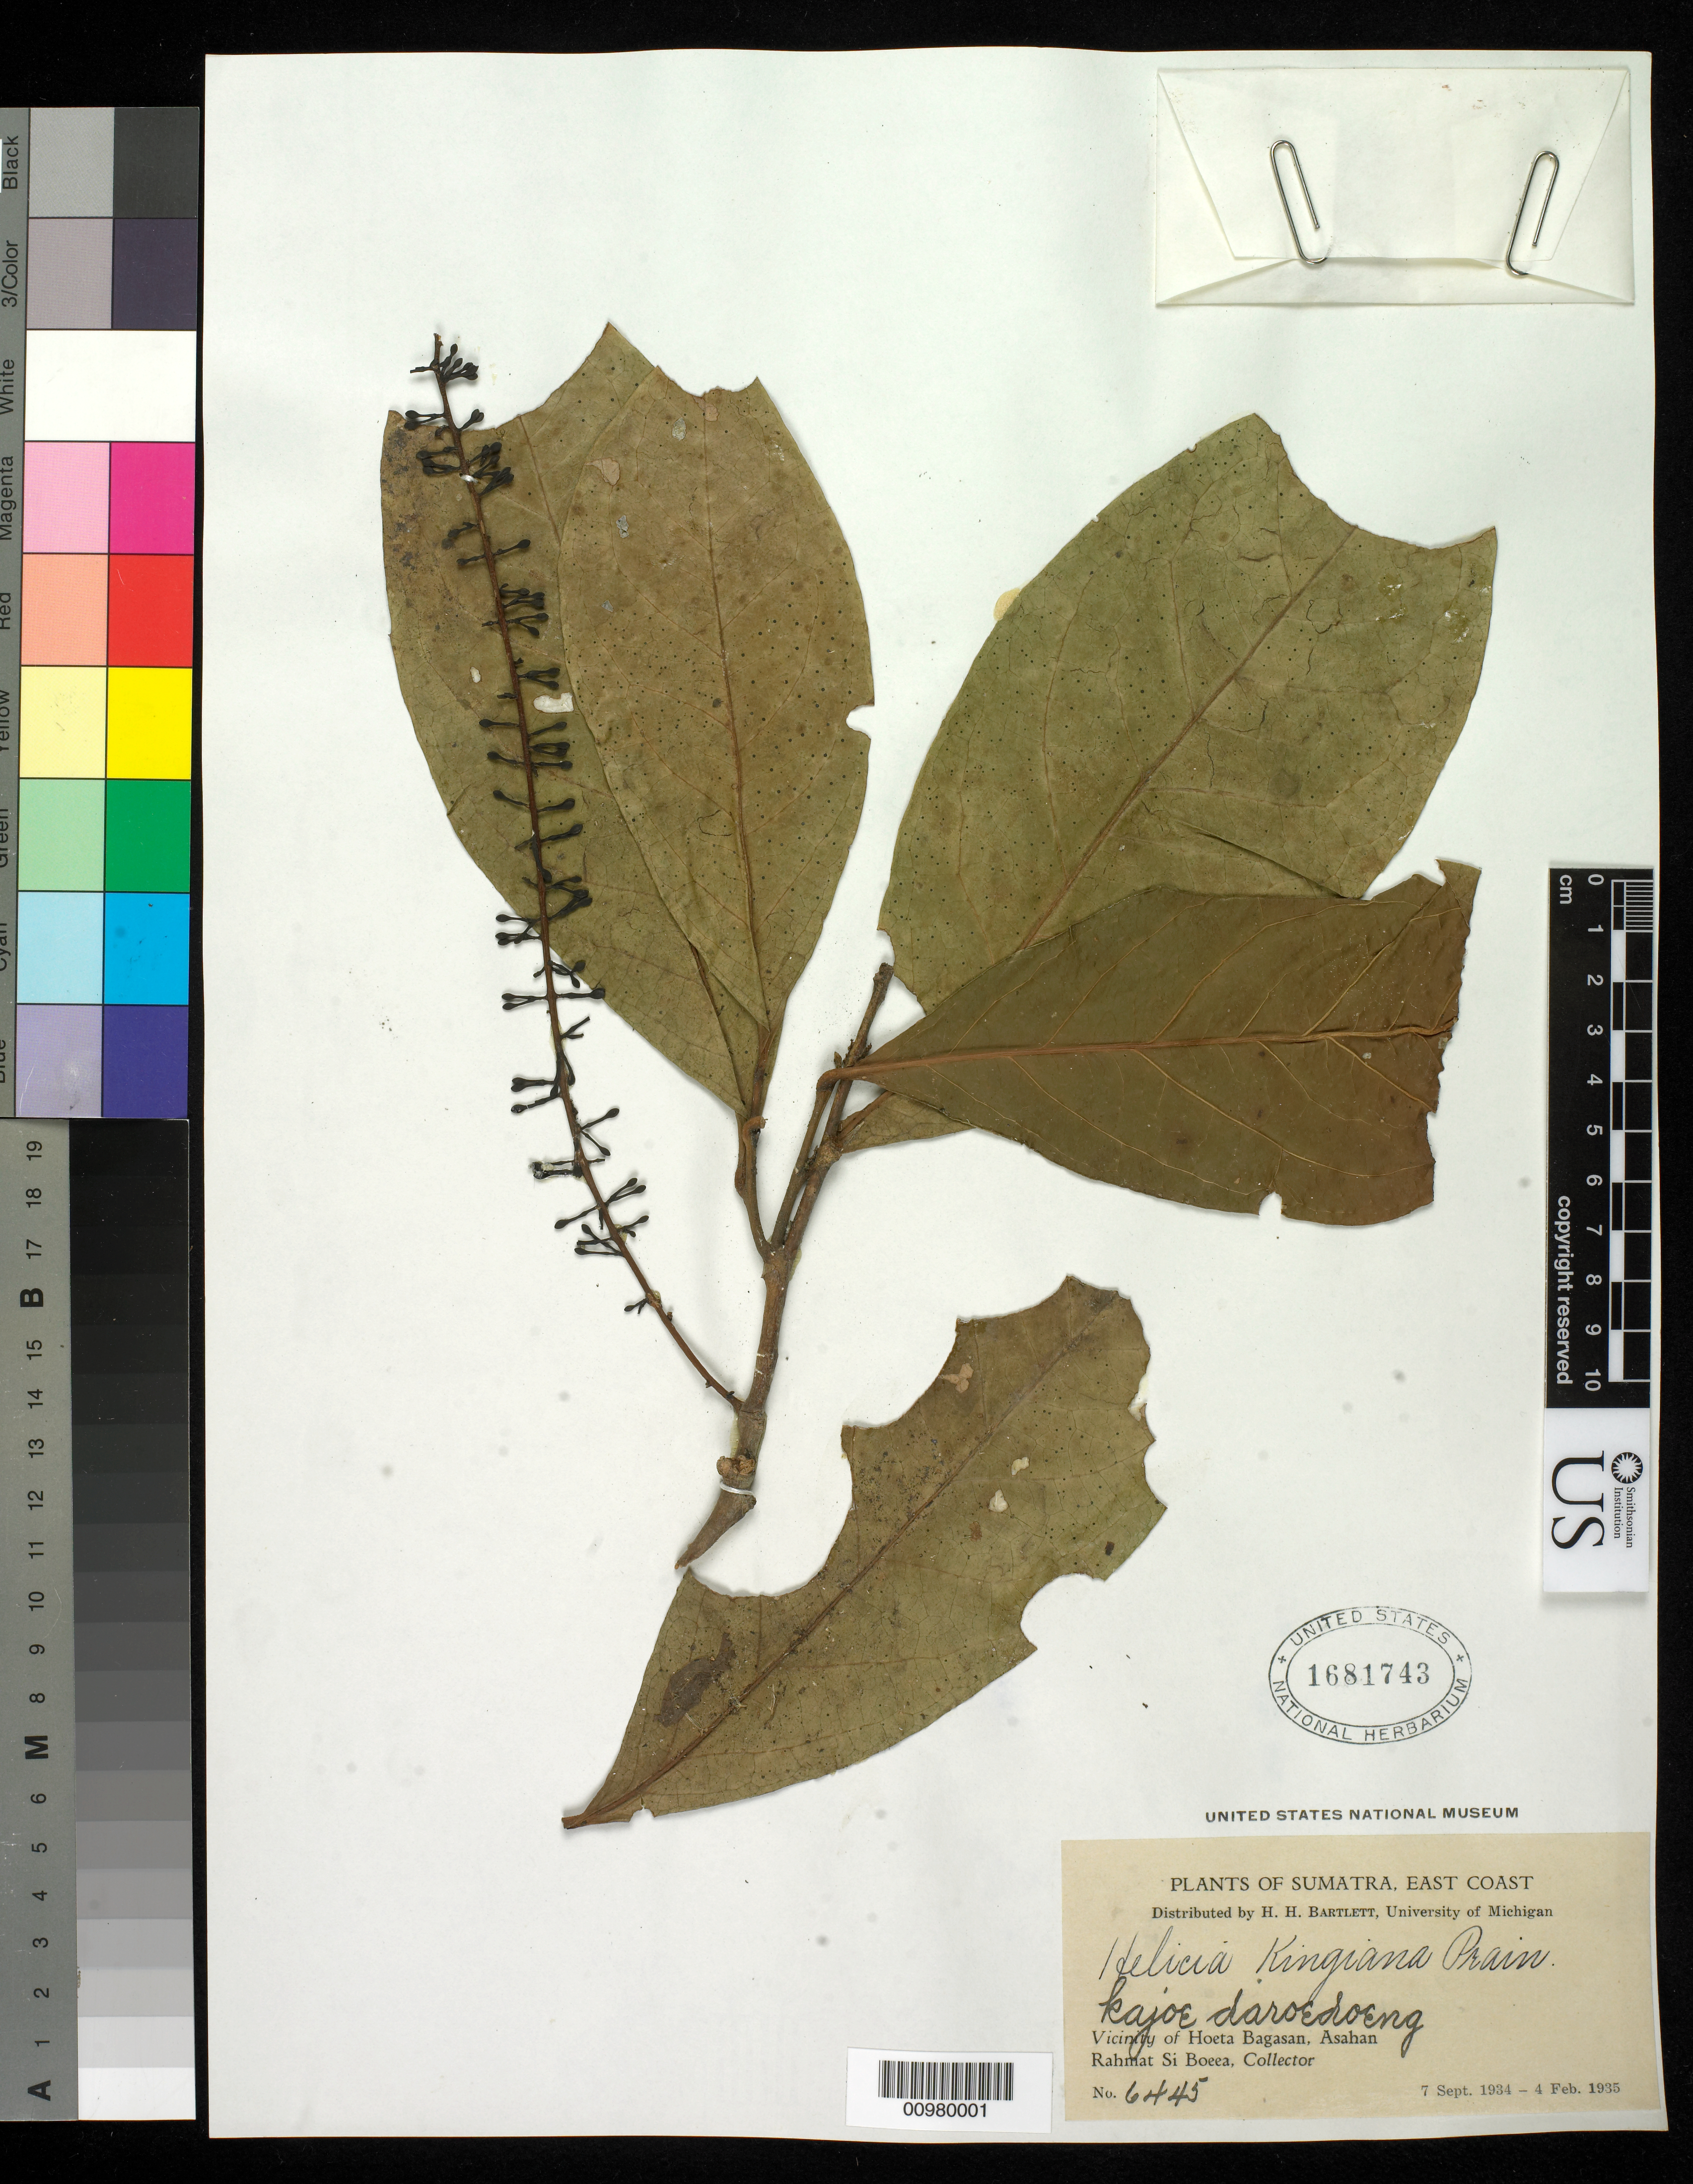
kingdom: Plantae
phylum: Tracheophyta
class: Magnoliopsida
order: Proteales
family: Proteaceae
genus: Helicia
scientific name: Helicia kingiana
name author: Prain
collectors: Rahmat Si Boeea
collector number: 6445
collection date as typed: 04 Feb 1935 to 07 Sep 1935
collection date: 1935-02-04/1935-09-07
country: Indonesia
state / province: Sumatra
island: Sumatra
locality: Vicinity of Hoeta Bagasan, Asahan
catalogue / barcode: US 1681743